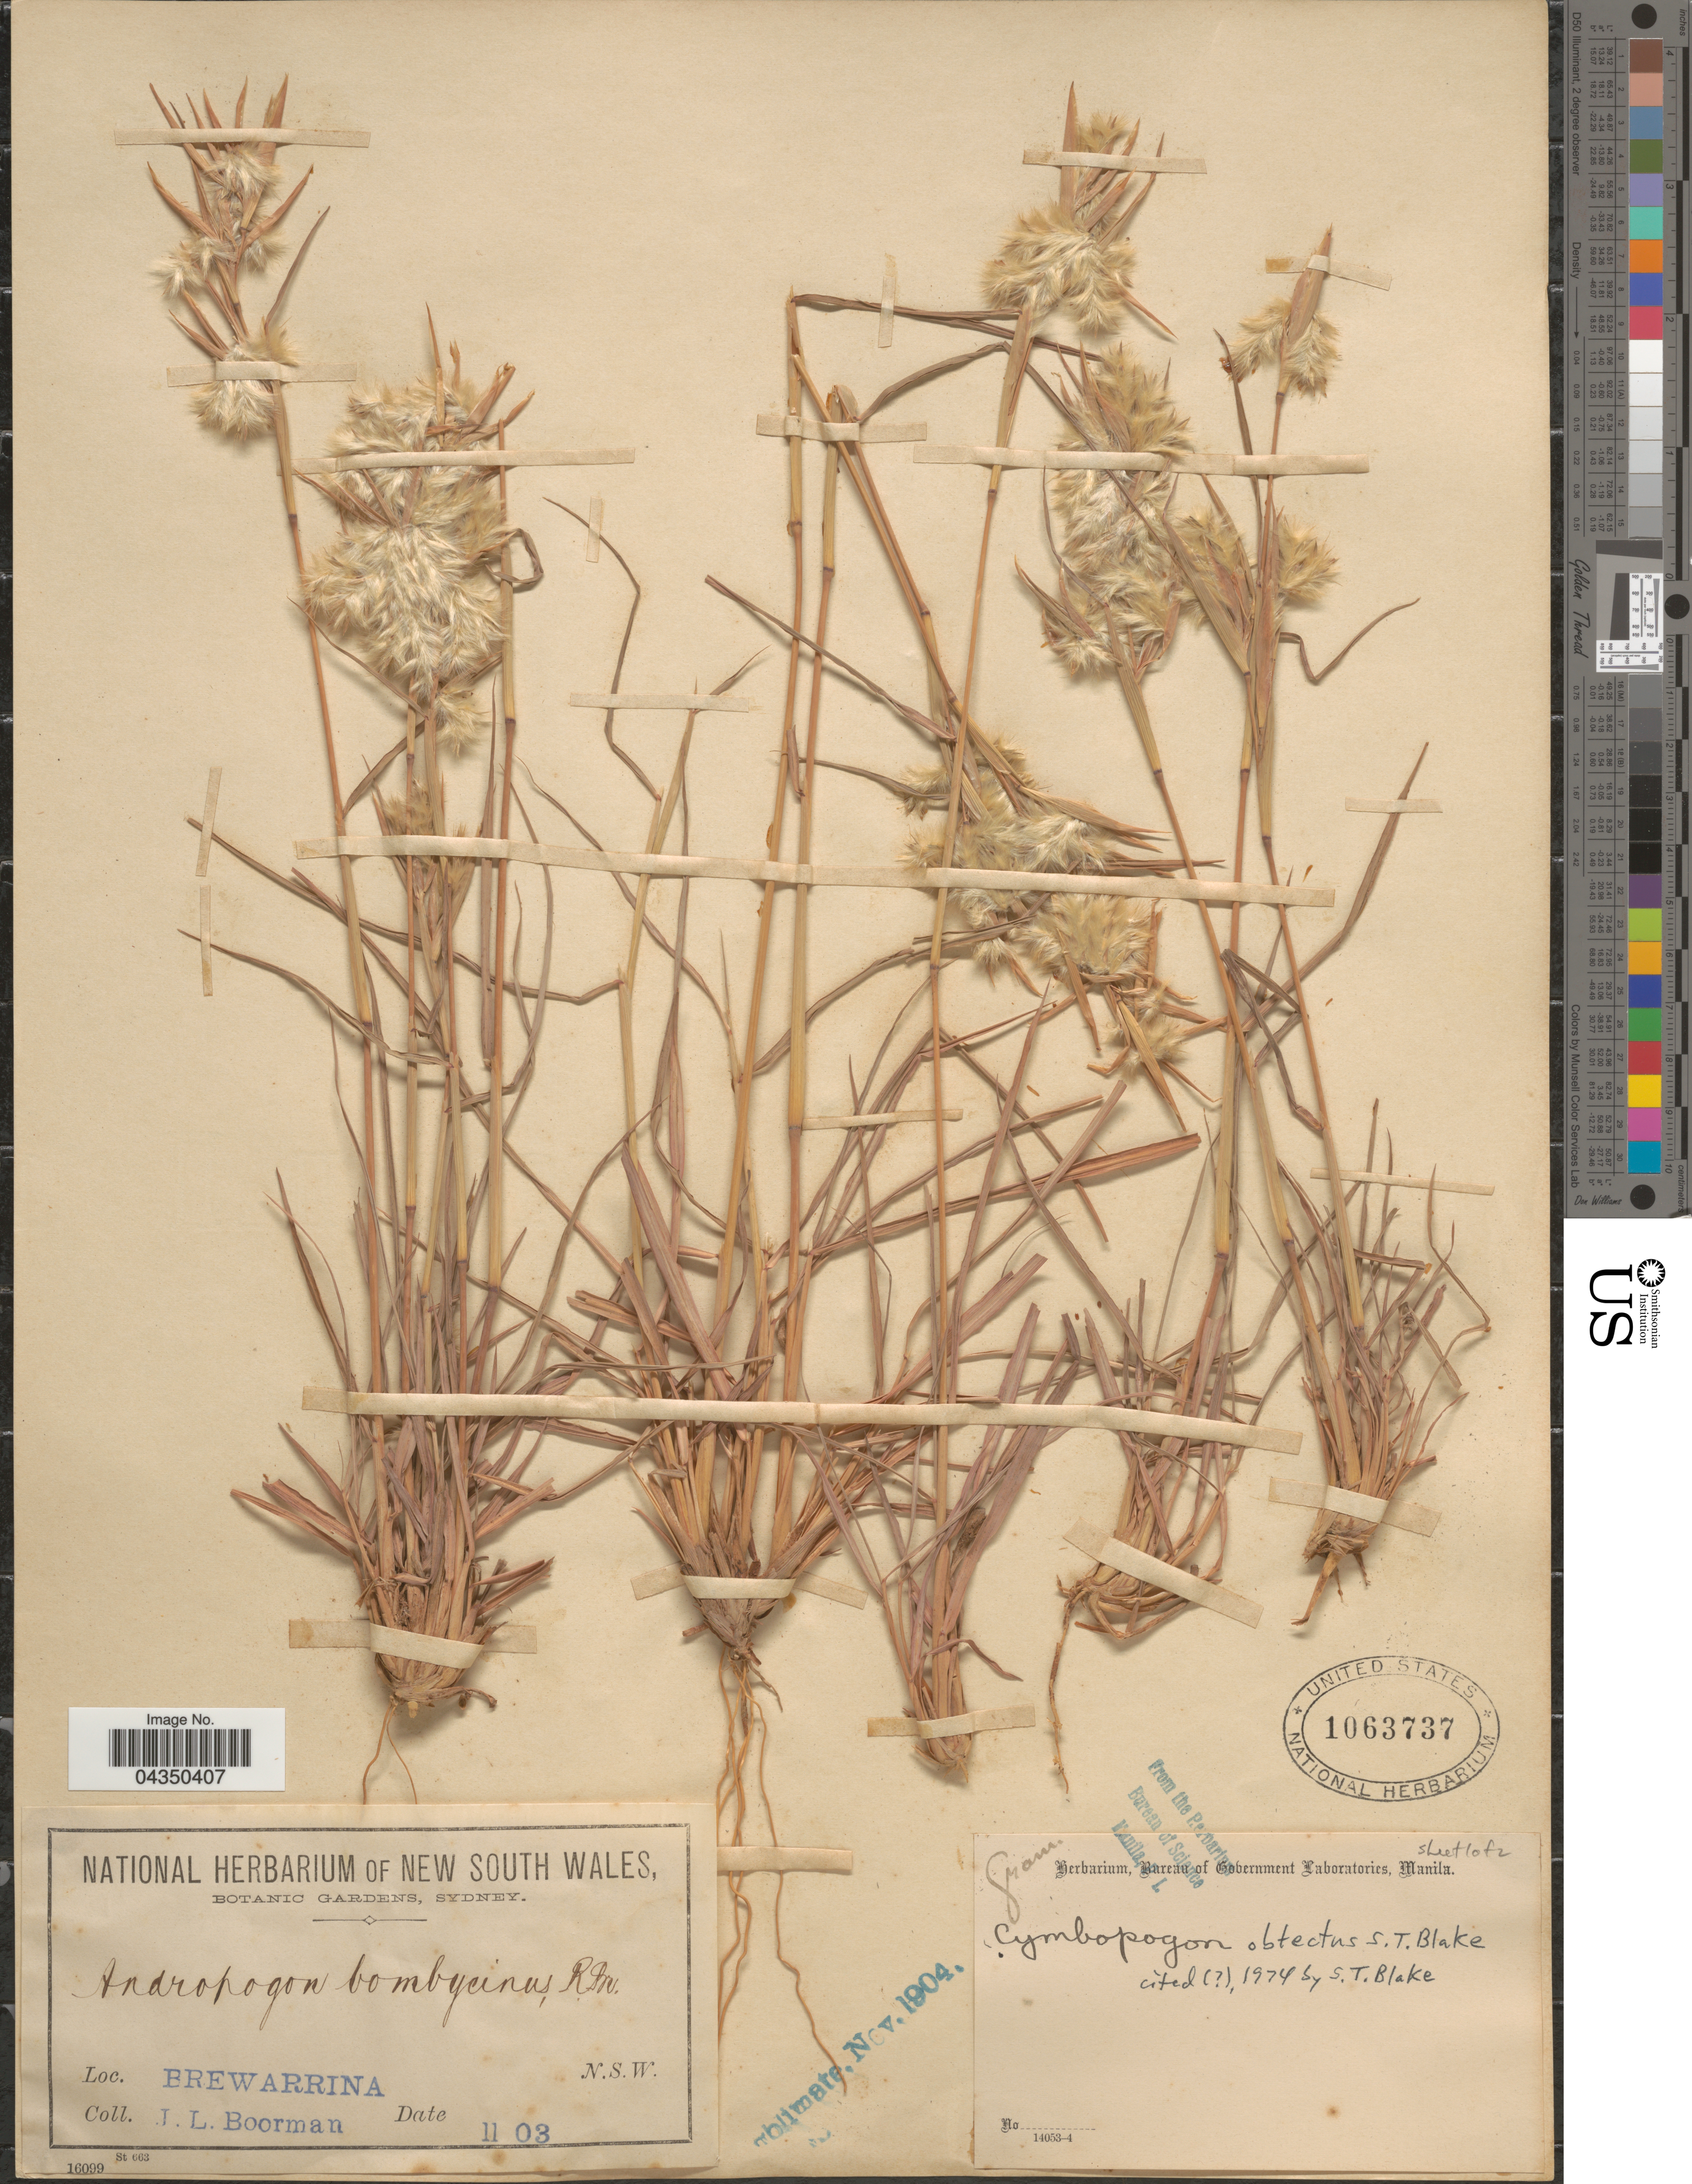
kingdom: Plantae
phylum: Tracheophyta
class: Liliopsida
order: Poales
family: Poaceae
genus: Cymbopogon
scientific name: Cymbopogon obtectus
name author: S.T. Blake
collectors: J. Boorman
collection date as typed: Transcribed d/m/y: /11/3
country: Australia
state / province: New South Wales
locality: Brewarrina.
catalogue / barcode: US 1063737